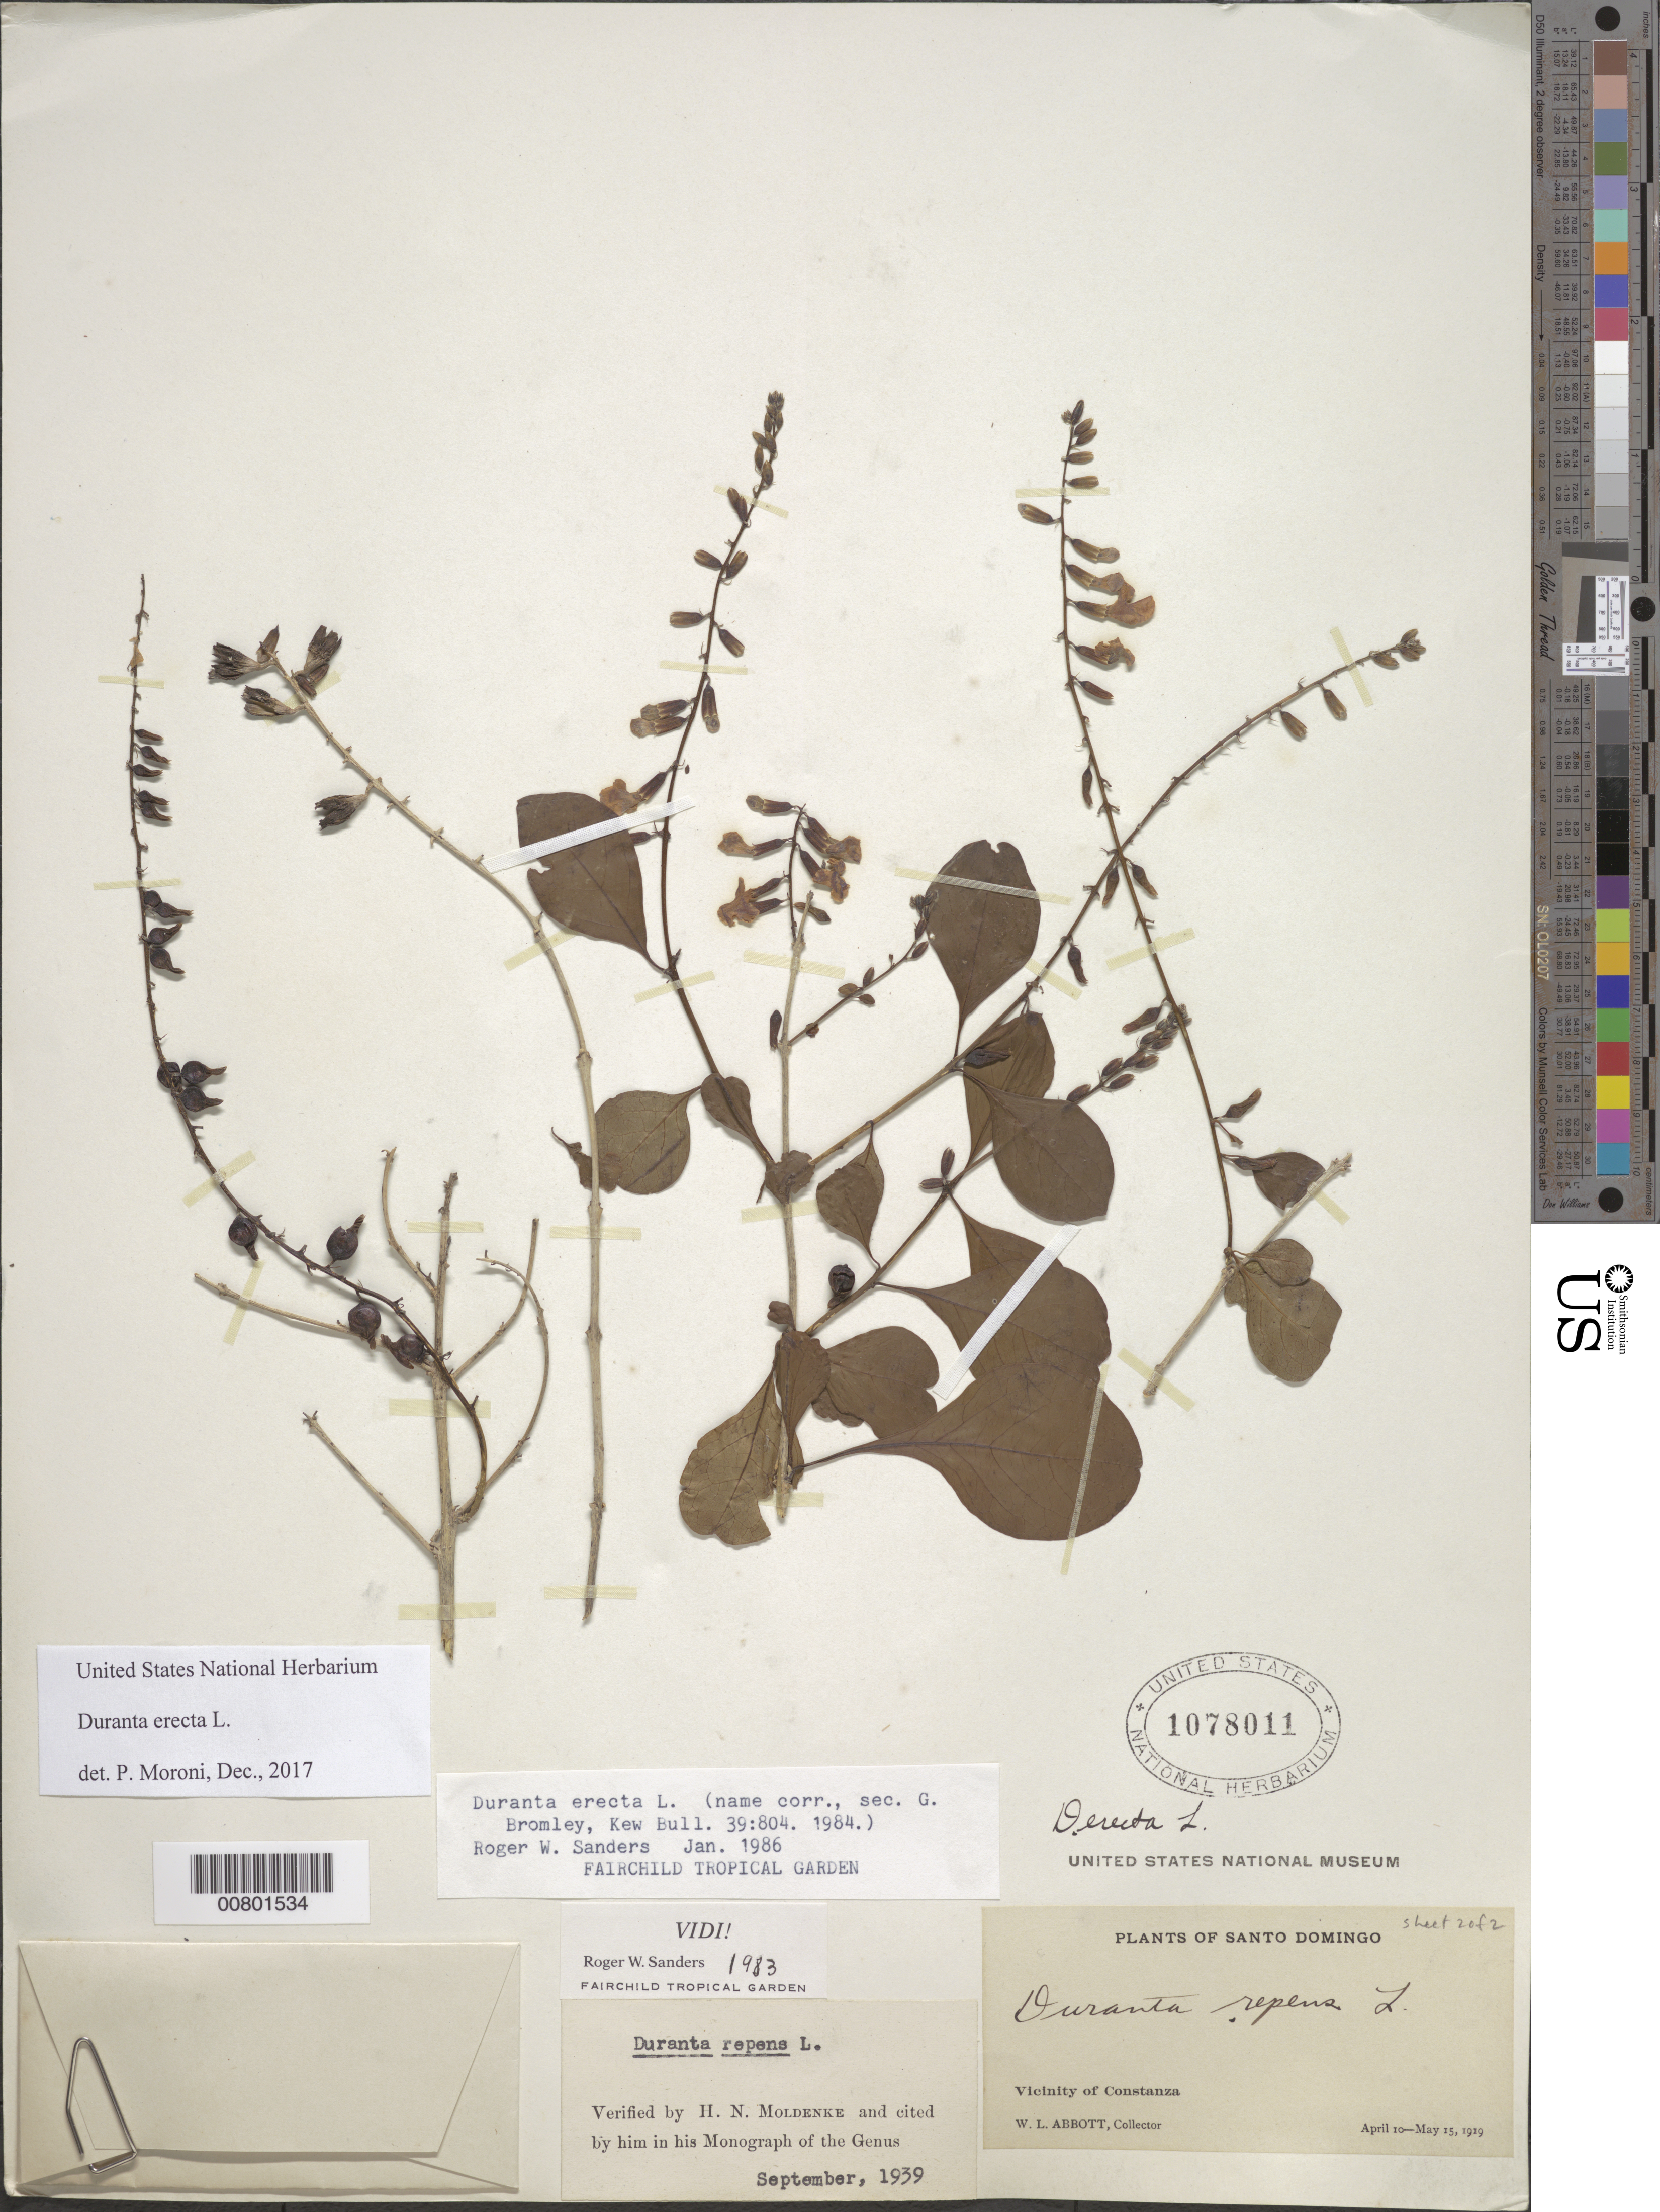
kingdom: Plantae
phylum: Tracheophyta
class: Magnoliopsida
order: Lamiales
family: Verbenaceae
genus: Duranta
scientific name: Duranta erecta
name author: L.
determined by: Sanders, R. W.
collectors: W. L. Abbott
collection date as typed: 10 Apr 1919 to 15 May 1919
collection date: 1919-04-10/1919-05-15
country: Dominican Republic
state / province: La Vega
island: Hispaniola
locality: Vicinity of Constanza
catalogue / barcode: US 1078011